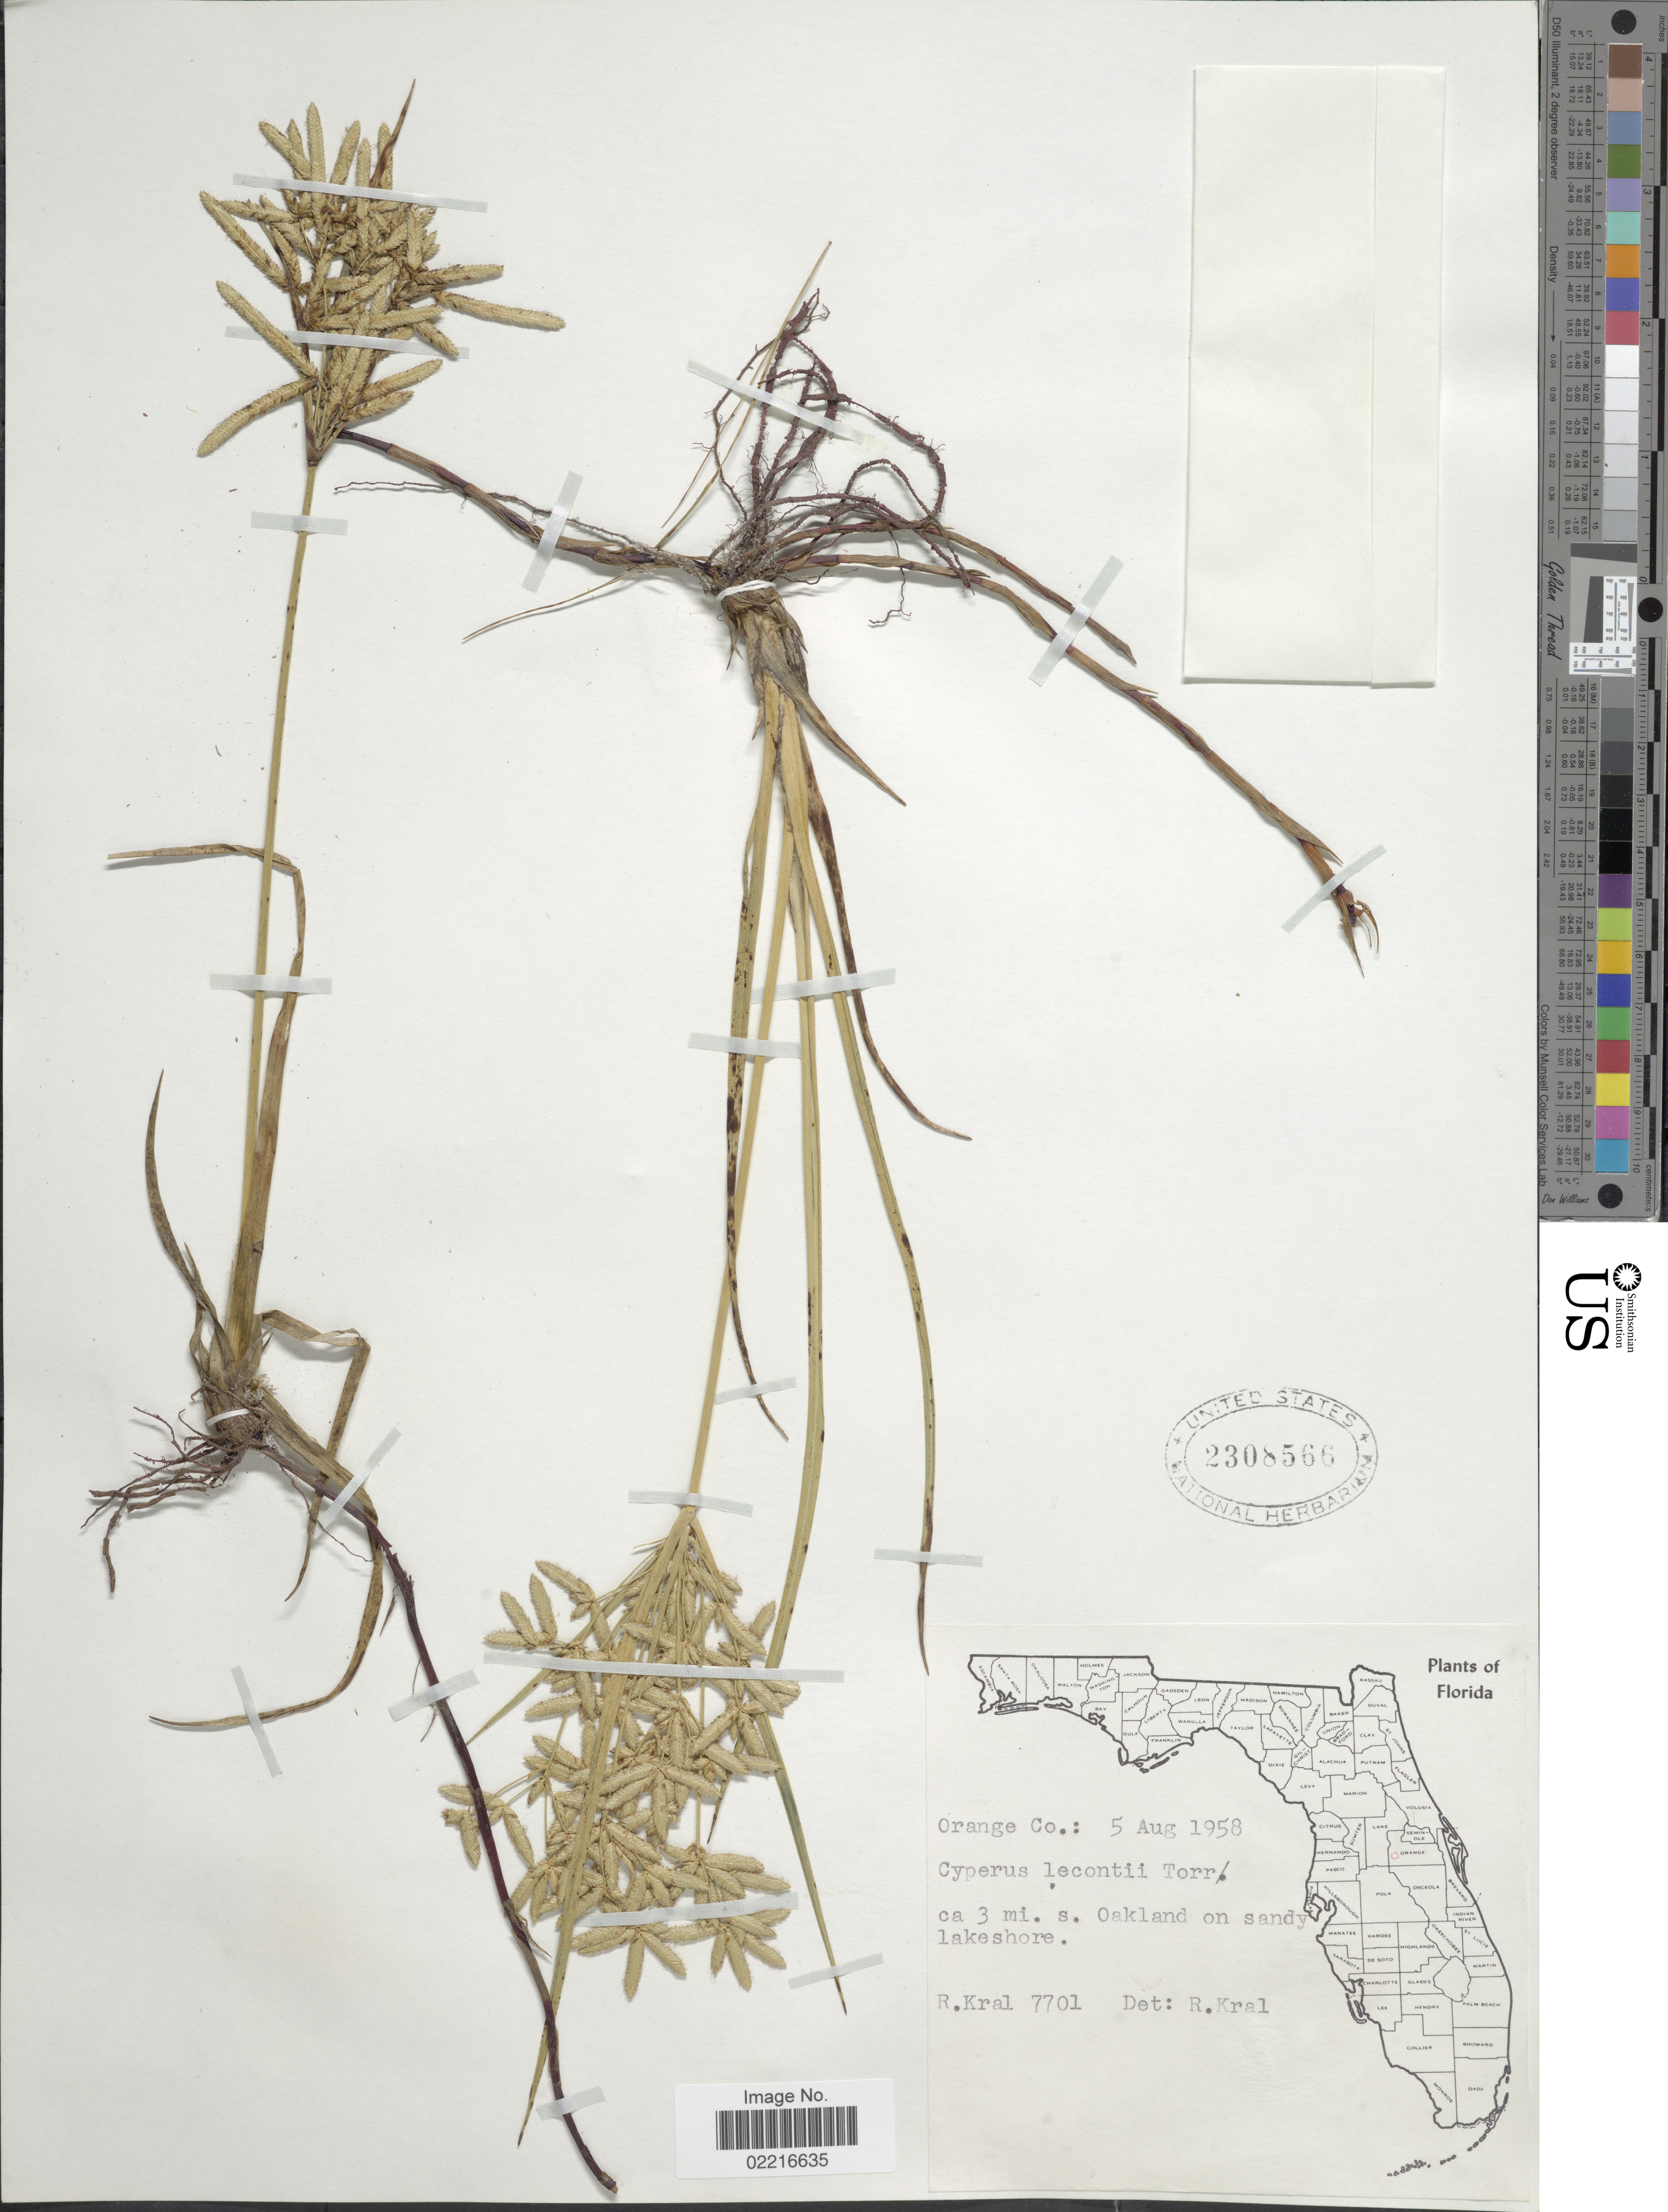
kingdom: Plantae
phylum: Tracheophyta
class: Liliopsida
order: Poales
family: Cyperaceae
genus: Cyperus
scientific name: Cyperus lecontei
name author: Torr. ex Steud.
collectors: R. Kral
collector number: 7701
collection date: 1958-08-05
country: United States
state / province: Florida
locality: Orange Co. ca. 3 mi. s. Oakland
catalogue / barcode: US 2308566